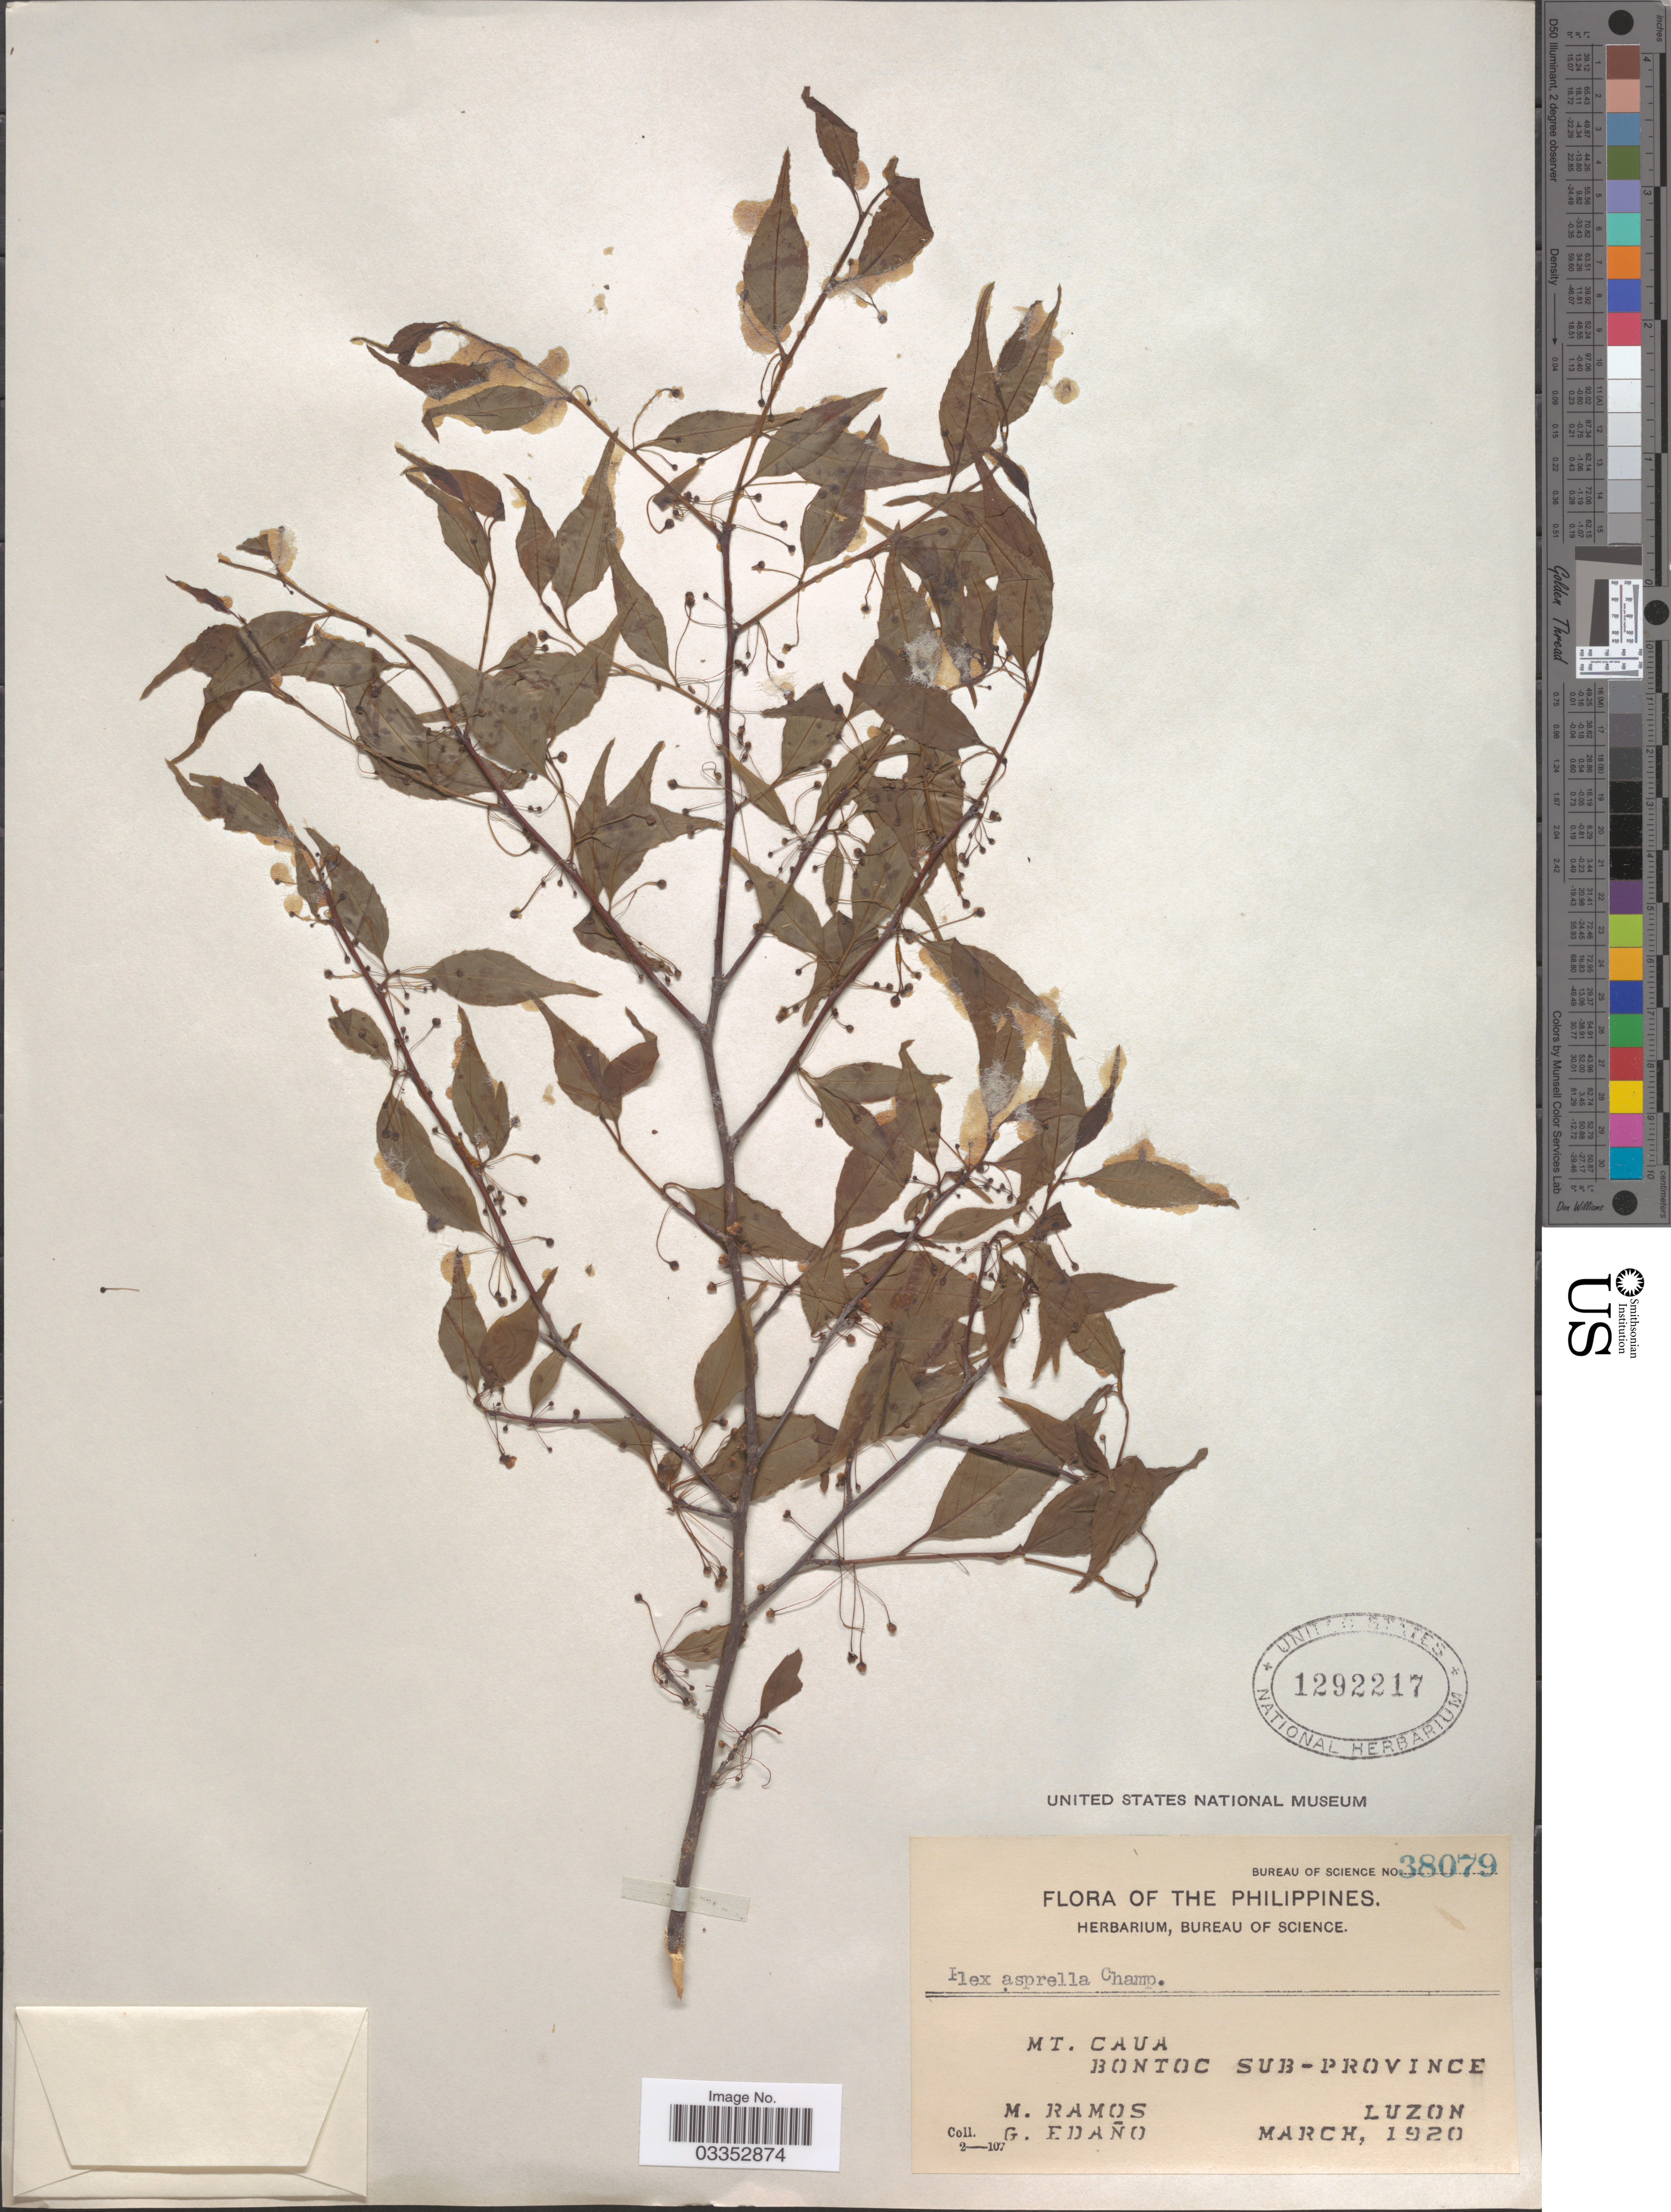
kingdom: Plantae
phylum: Tracheophyta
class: Magnoliopsida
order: Aquifoliales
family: Aquifoliaceae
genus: Ilex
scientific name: Ilex asprella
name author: Champ. ex Benth.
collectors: M. Ramos & G. Edaño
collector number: Bureau of Science 38079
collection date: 1920-03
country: Philippines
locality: Mt. Caua, Bontoc Sub-Province, Luzon.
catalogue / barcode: US 1292217